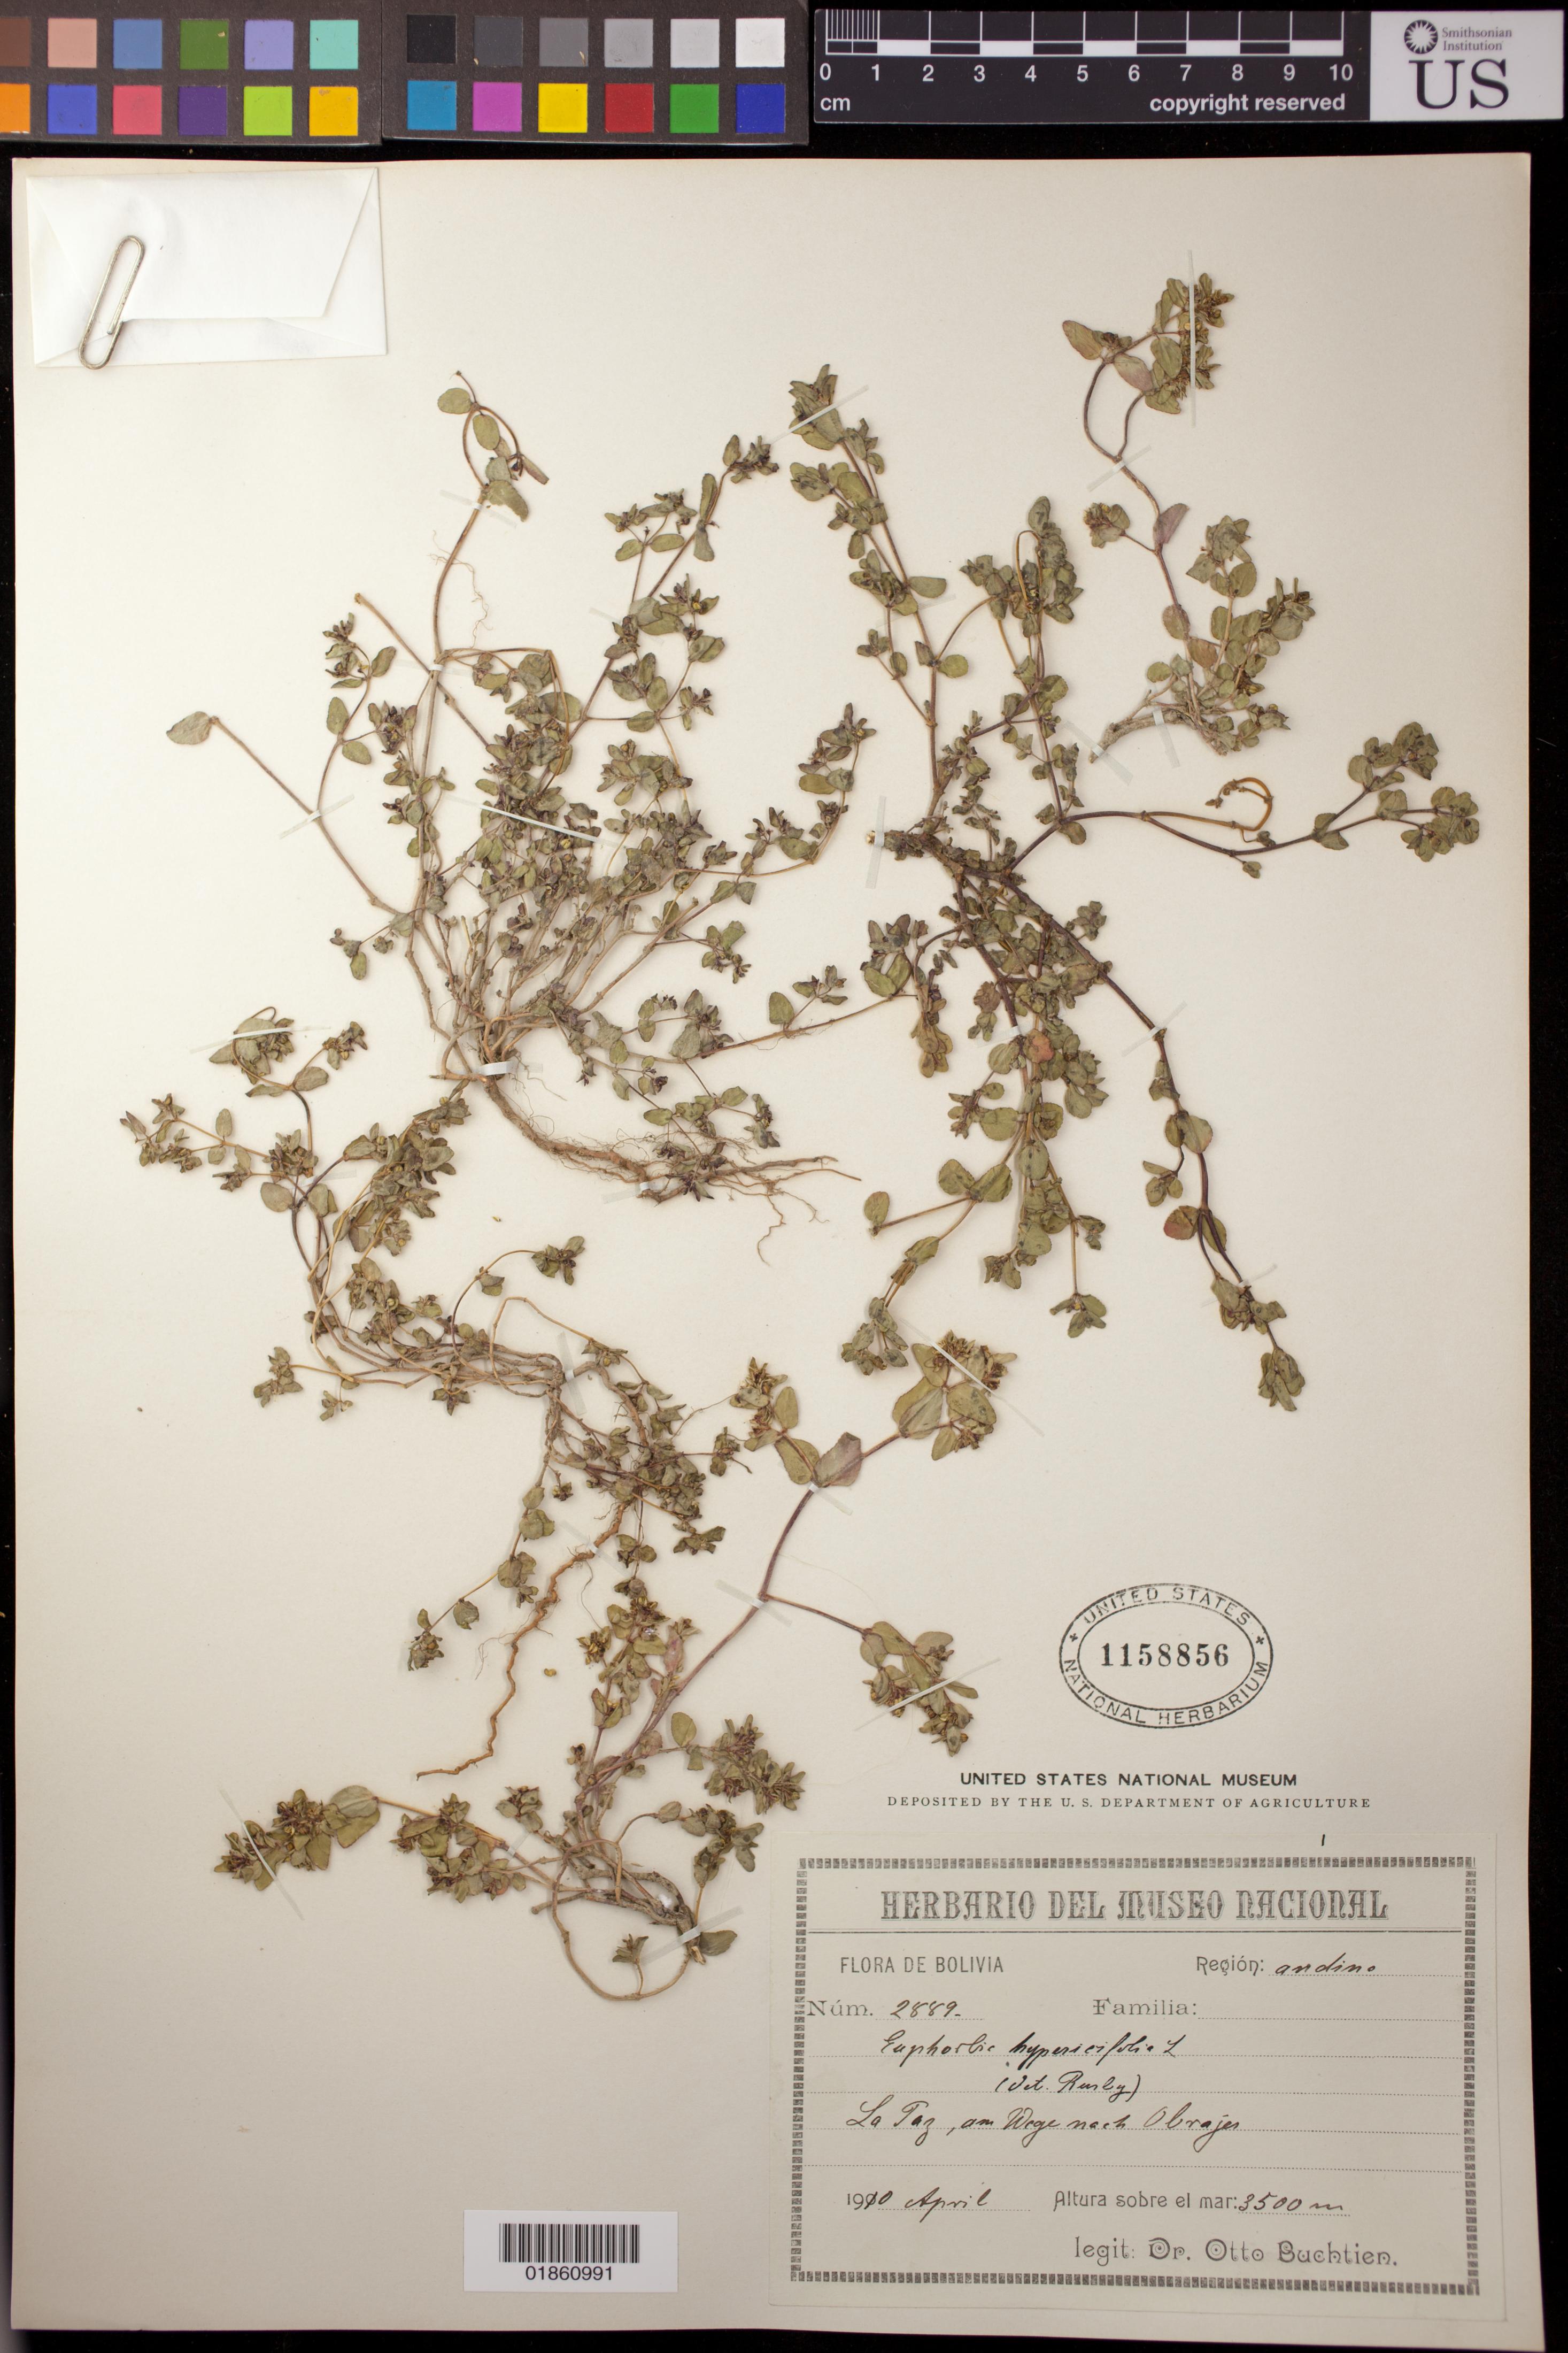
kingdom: Plantae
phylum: Tracheophyta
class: Magnoliopsida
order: Malpighiales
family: Euphorbiaceae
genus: Euphorbia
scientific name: Euphorbia hypericifolia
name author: L.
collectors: O. Buchtien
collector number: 2889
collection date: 1910-04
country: Bolivia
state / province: La Paz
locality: am Wege nach Obrajes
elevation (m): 3500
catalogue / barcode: US 1158856